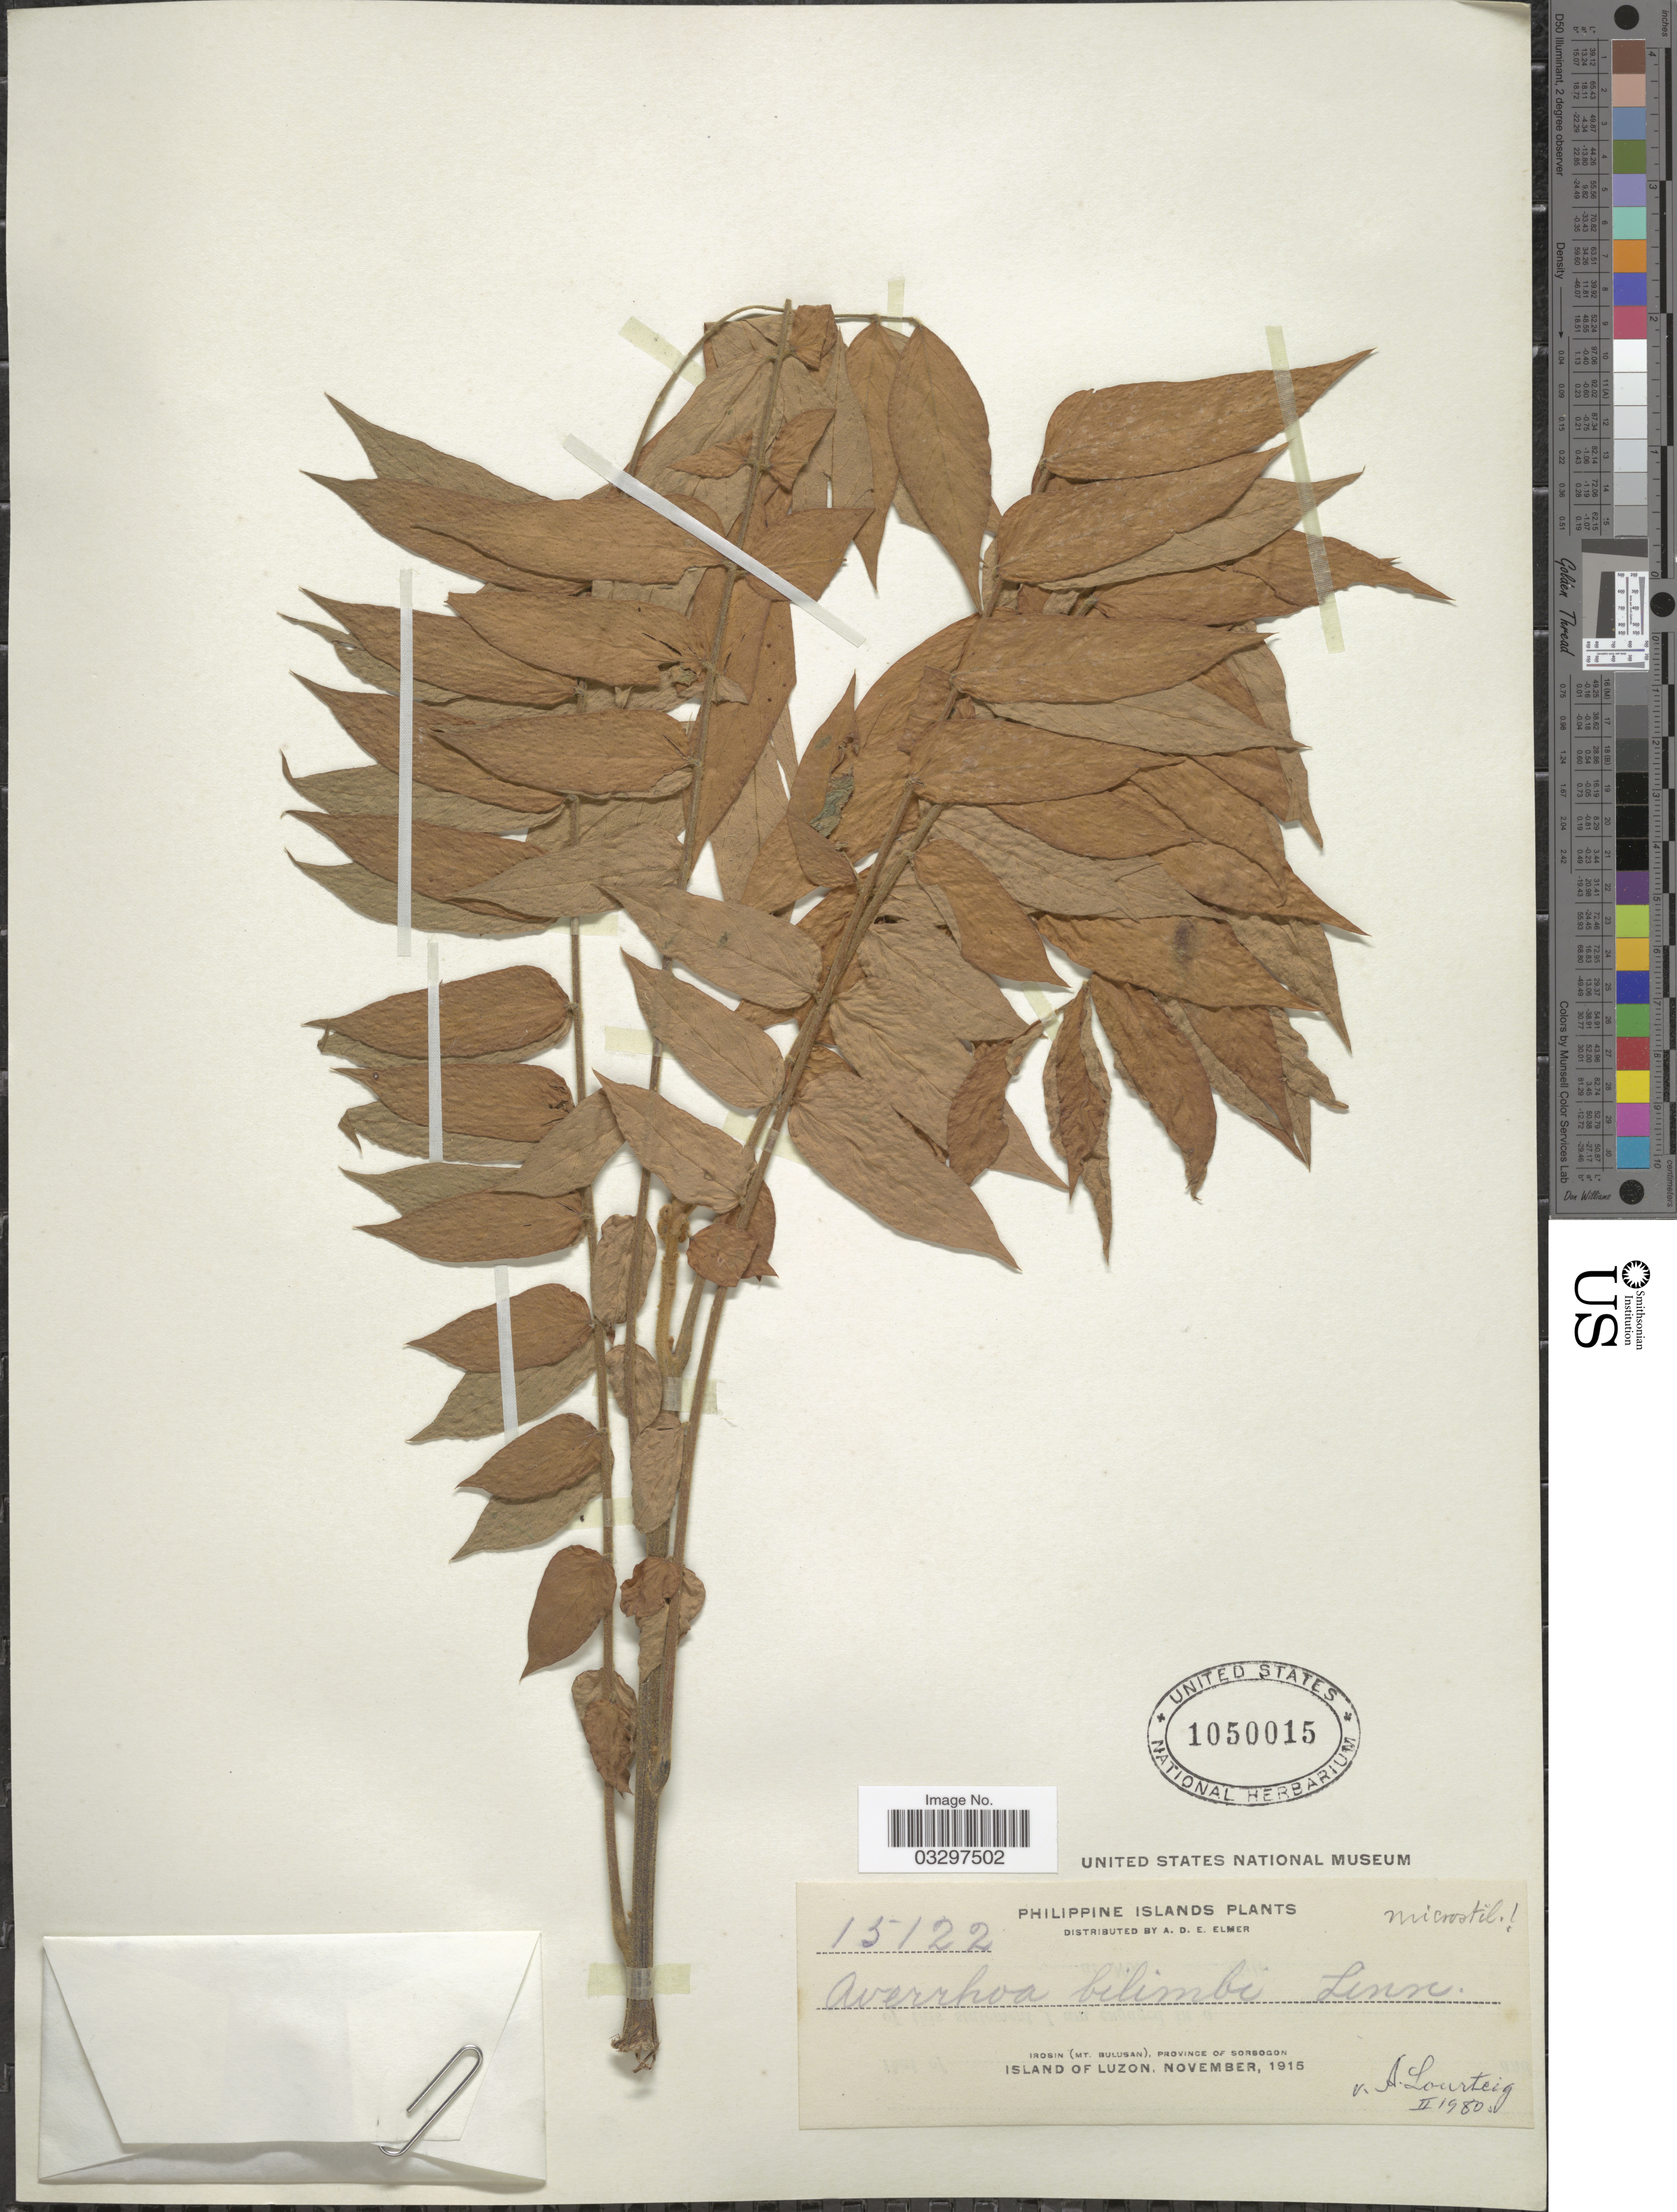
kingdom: Plantae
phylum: Tracheophyta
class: Magnoliopsida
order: Oxalidales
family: Oxalidaceae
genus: Averrhoa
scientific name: Averrhoa bilimbi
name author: L.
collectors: A. D. E. Elmer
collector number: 15122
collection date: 1915-11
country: Philippines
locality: Irosin (Mt. Bulusan), Province of Sorsogon. Island of Luzon.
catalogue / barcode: US 1050015